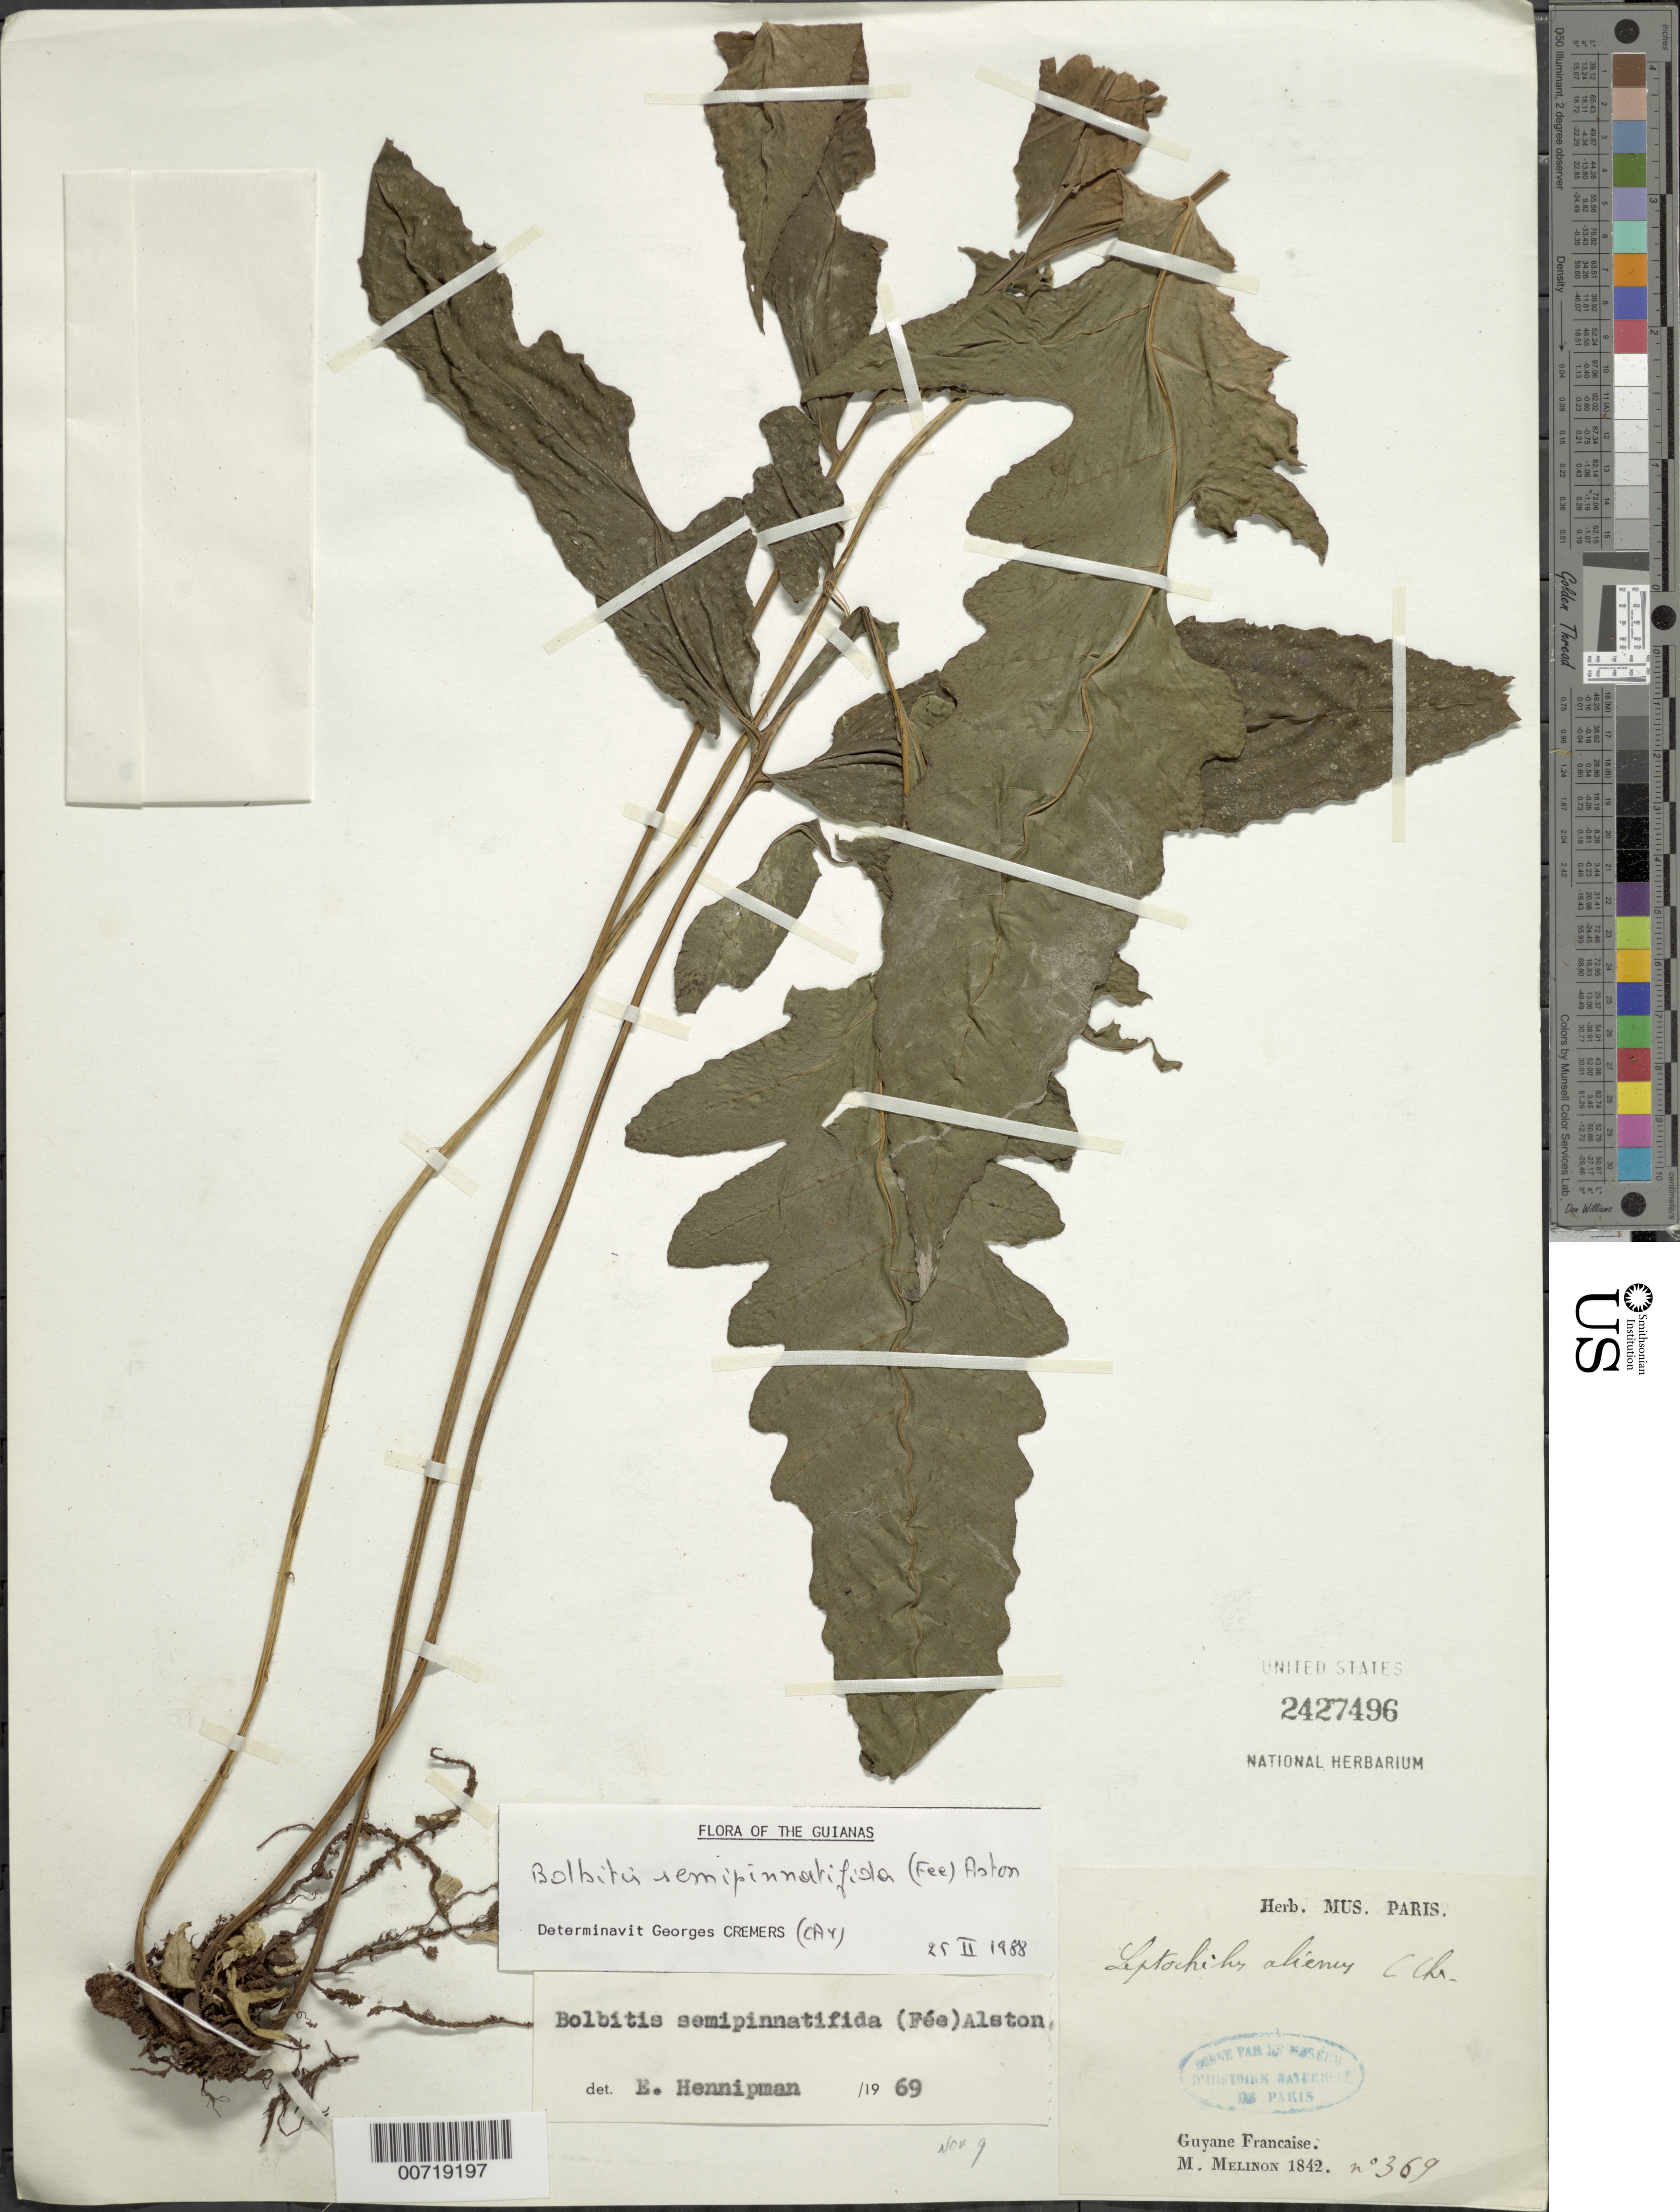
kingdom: Plantae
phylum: Tracheophyta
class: Polypodiopsida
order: Polypodiales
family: Dryopteridaceae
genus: Bolbitis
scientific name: Bolbitis semipinnatifida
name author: (Fée) Alston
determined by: Cremers, Georges A.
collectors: E. Mélinon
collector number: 369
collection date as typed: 1842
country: French Guiana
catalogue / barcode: US 2427496